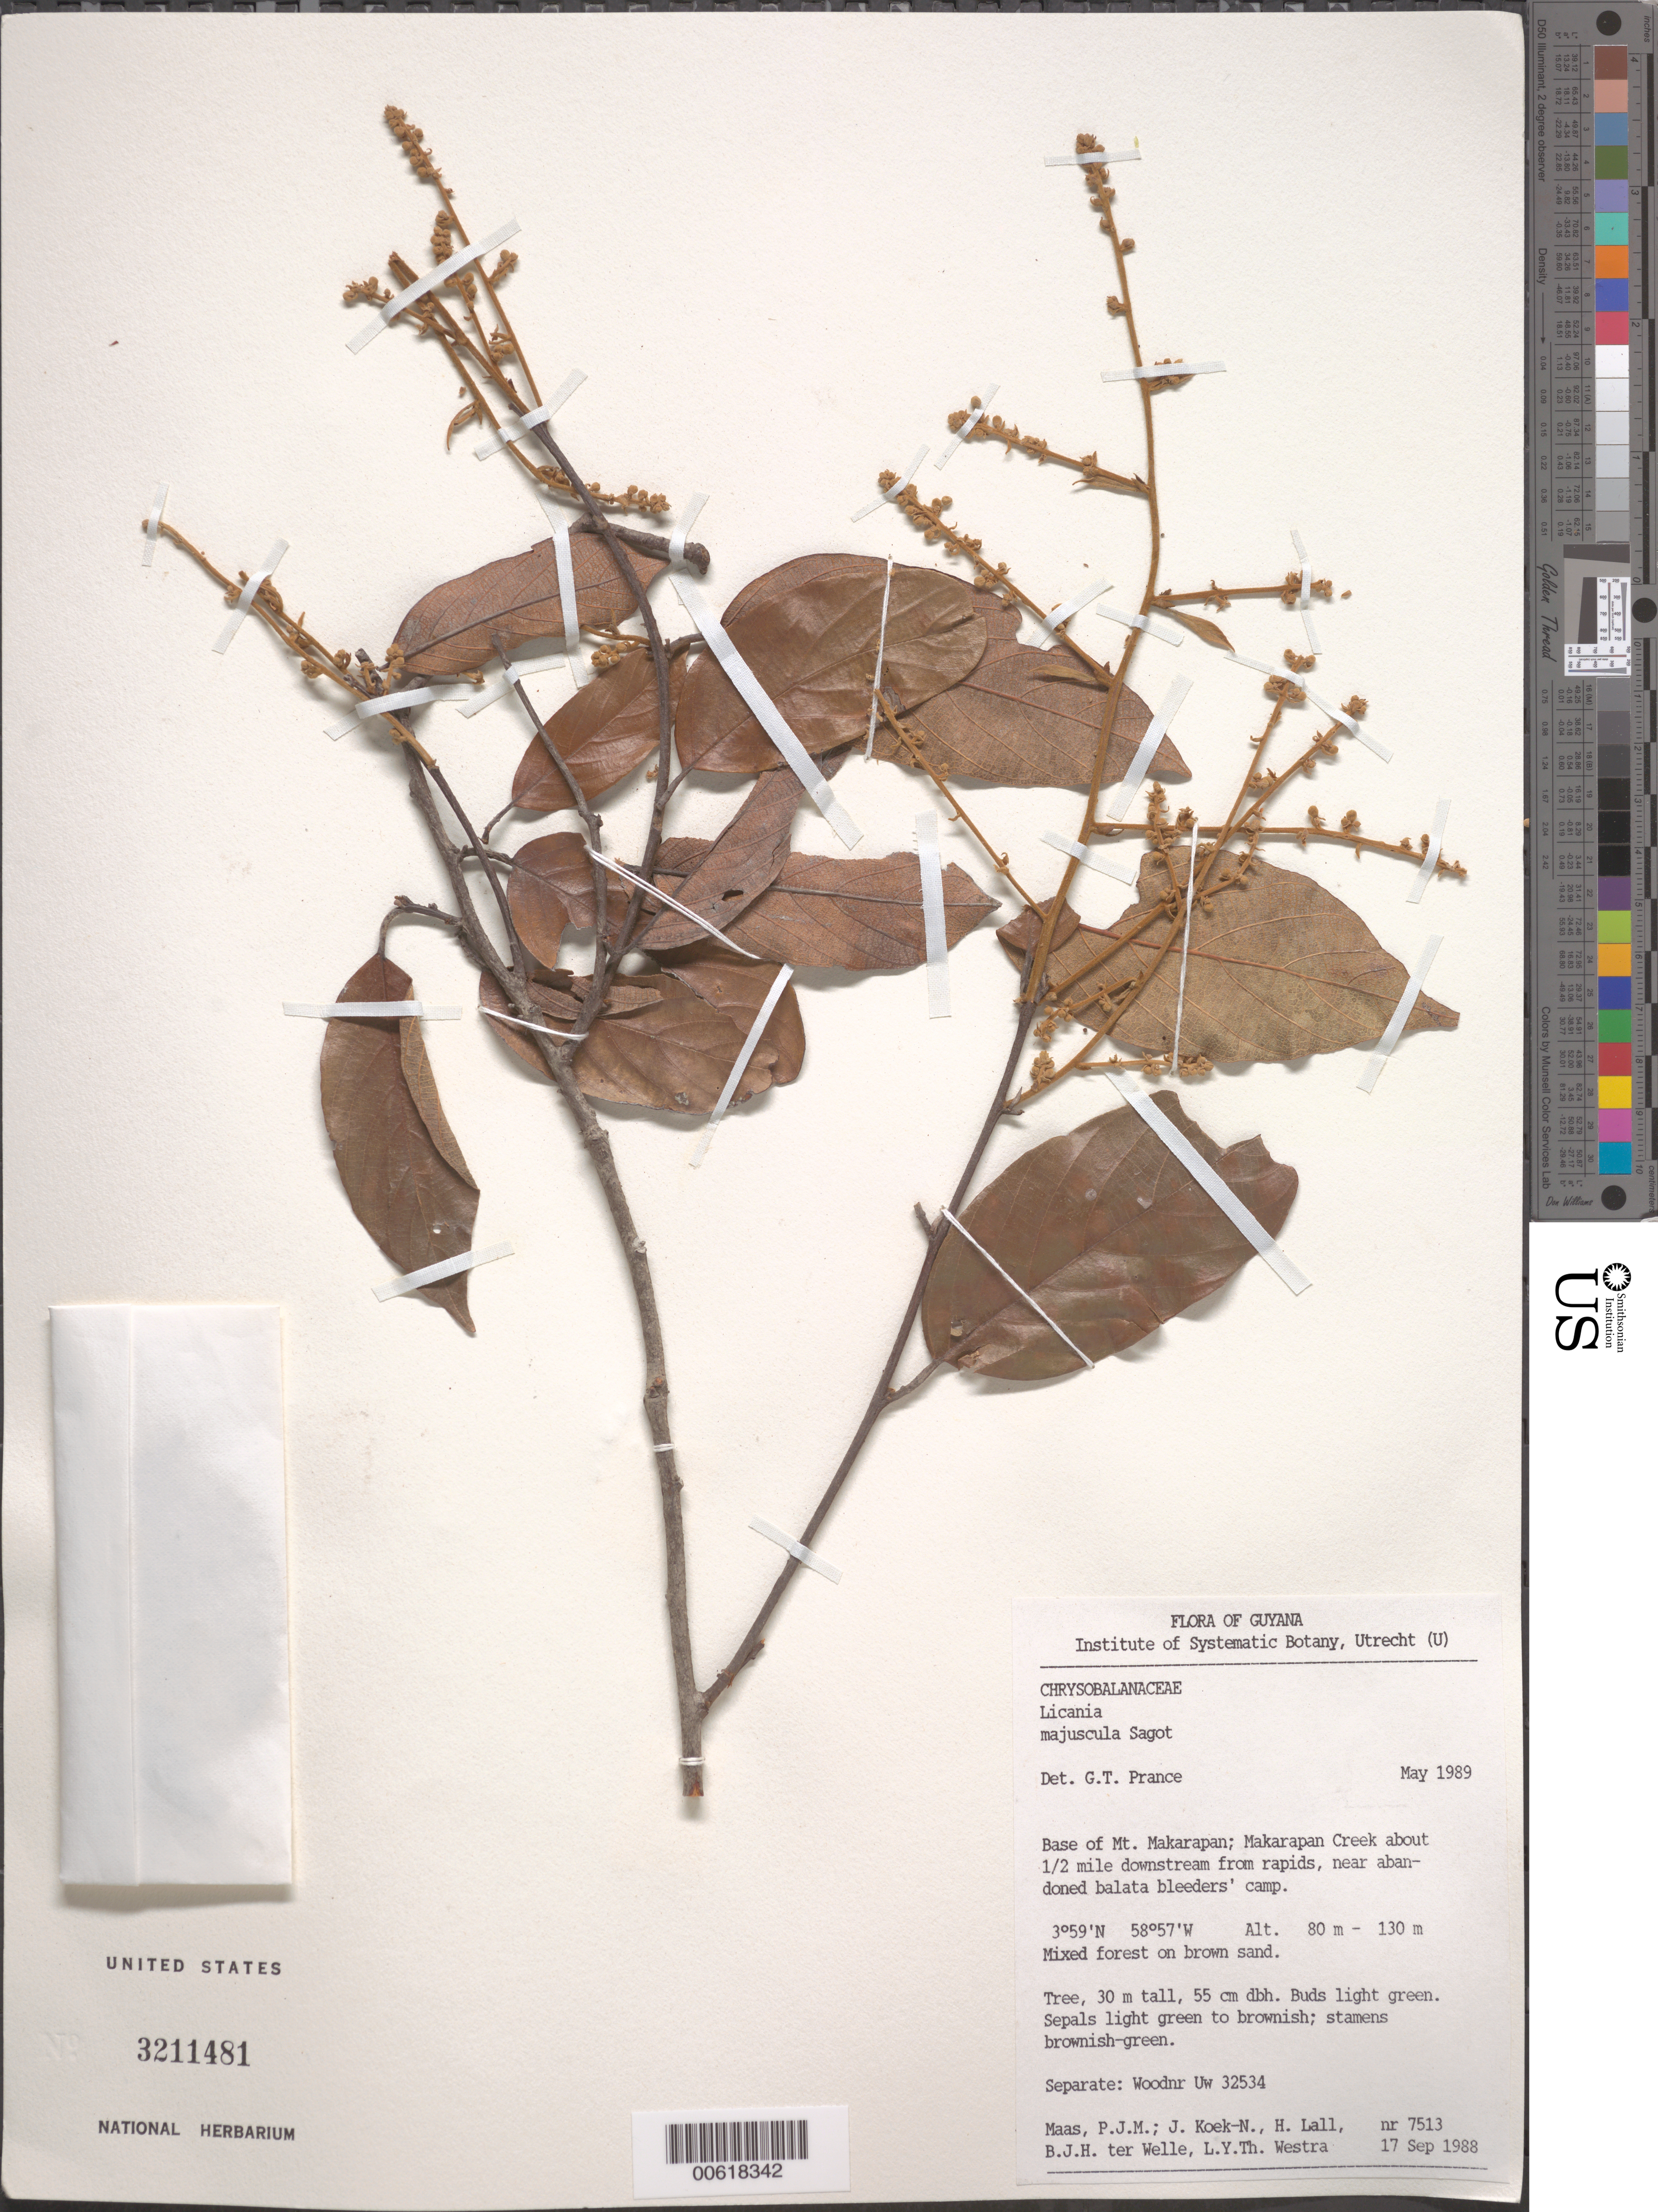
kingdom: Plantae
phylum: Tracheophyta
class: Magnoliopsida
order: Malpighiales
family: Chrysobalanaceae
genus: Licania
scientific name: Licania majuscula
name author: Sagot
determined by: Prance, G. T.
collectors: P. Maas, J. Koek-Noorman, H. Lall, B. Welle & L. Y. T. Westra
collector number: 7513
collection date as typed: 17-Sep-88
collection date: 1988-09-17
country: Guyana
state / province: U. Takutu-U. Essequibo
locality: Mt. Makarapan, base; Makarapan Creek, about 1/2 mile downstream from rapids, near abandoned balata bleeders' camp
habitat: Mixed forest on brown sand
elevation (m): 80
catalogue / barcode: US 3211481